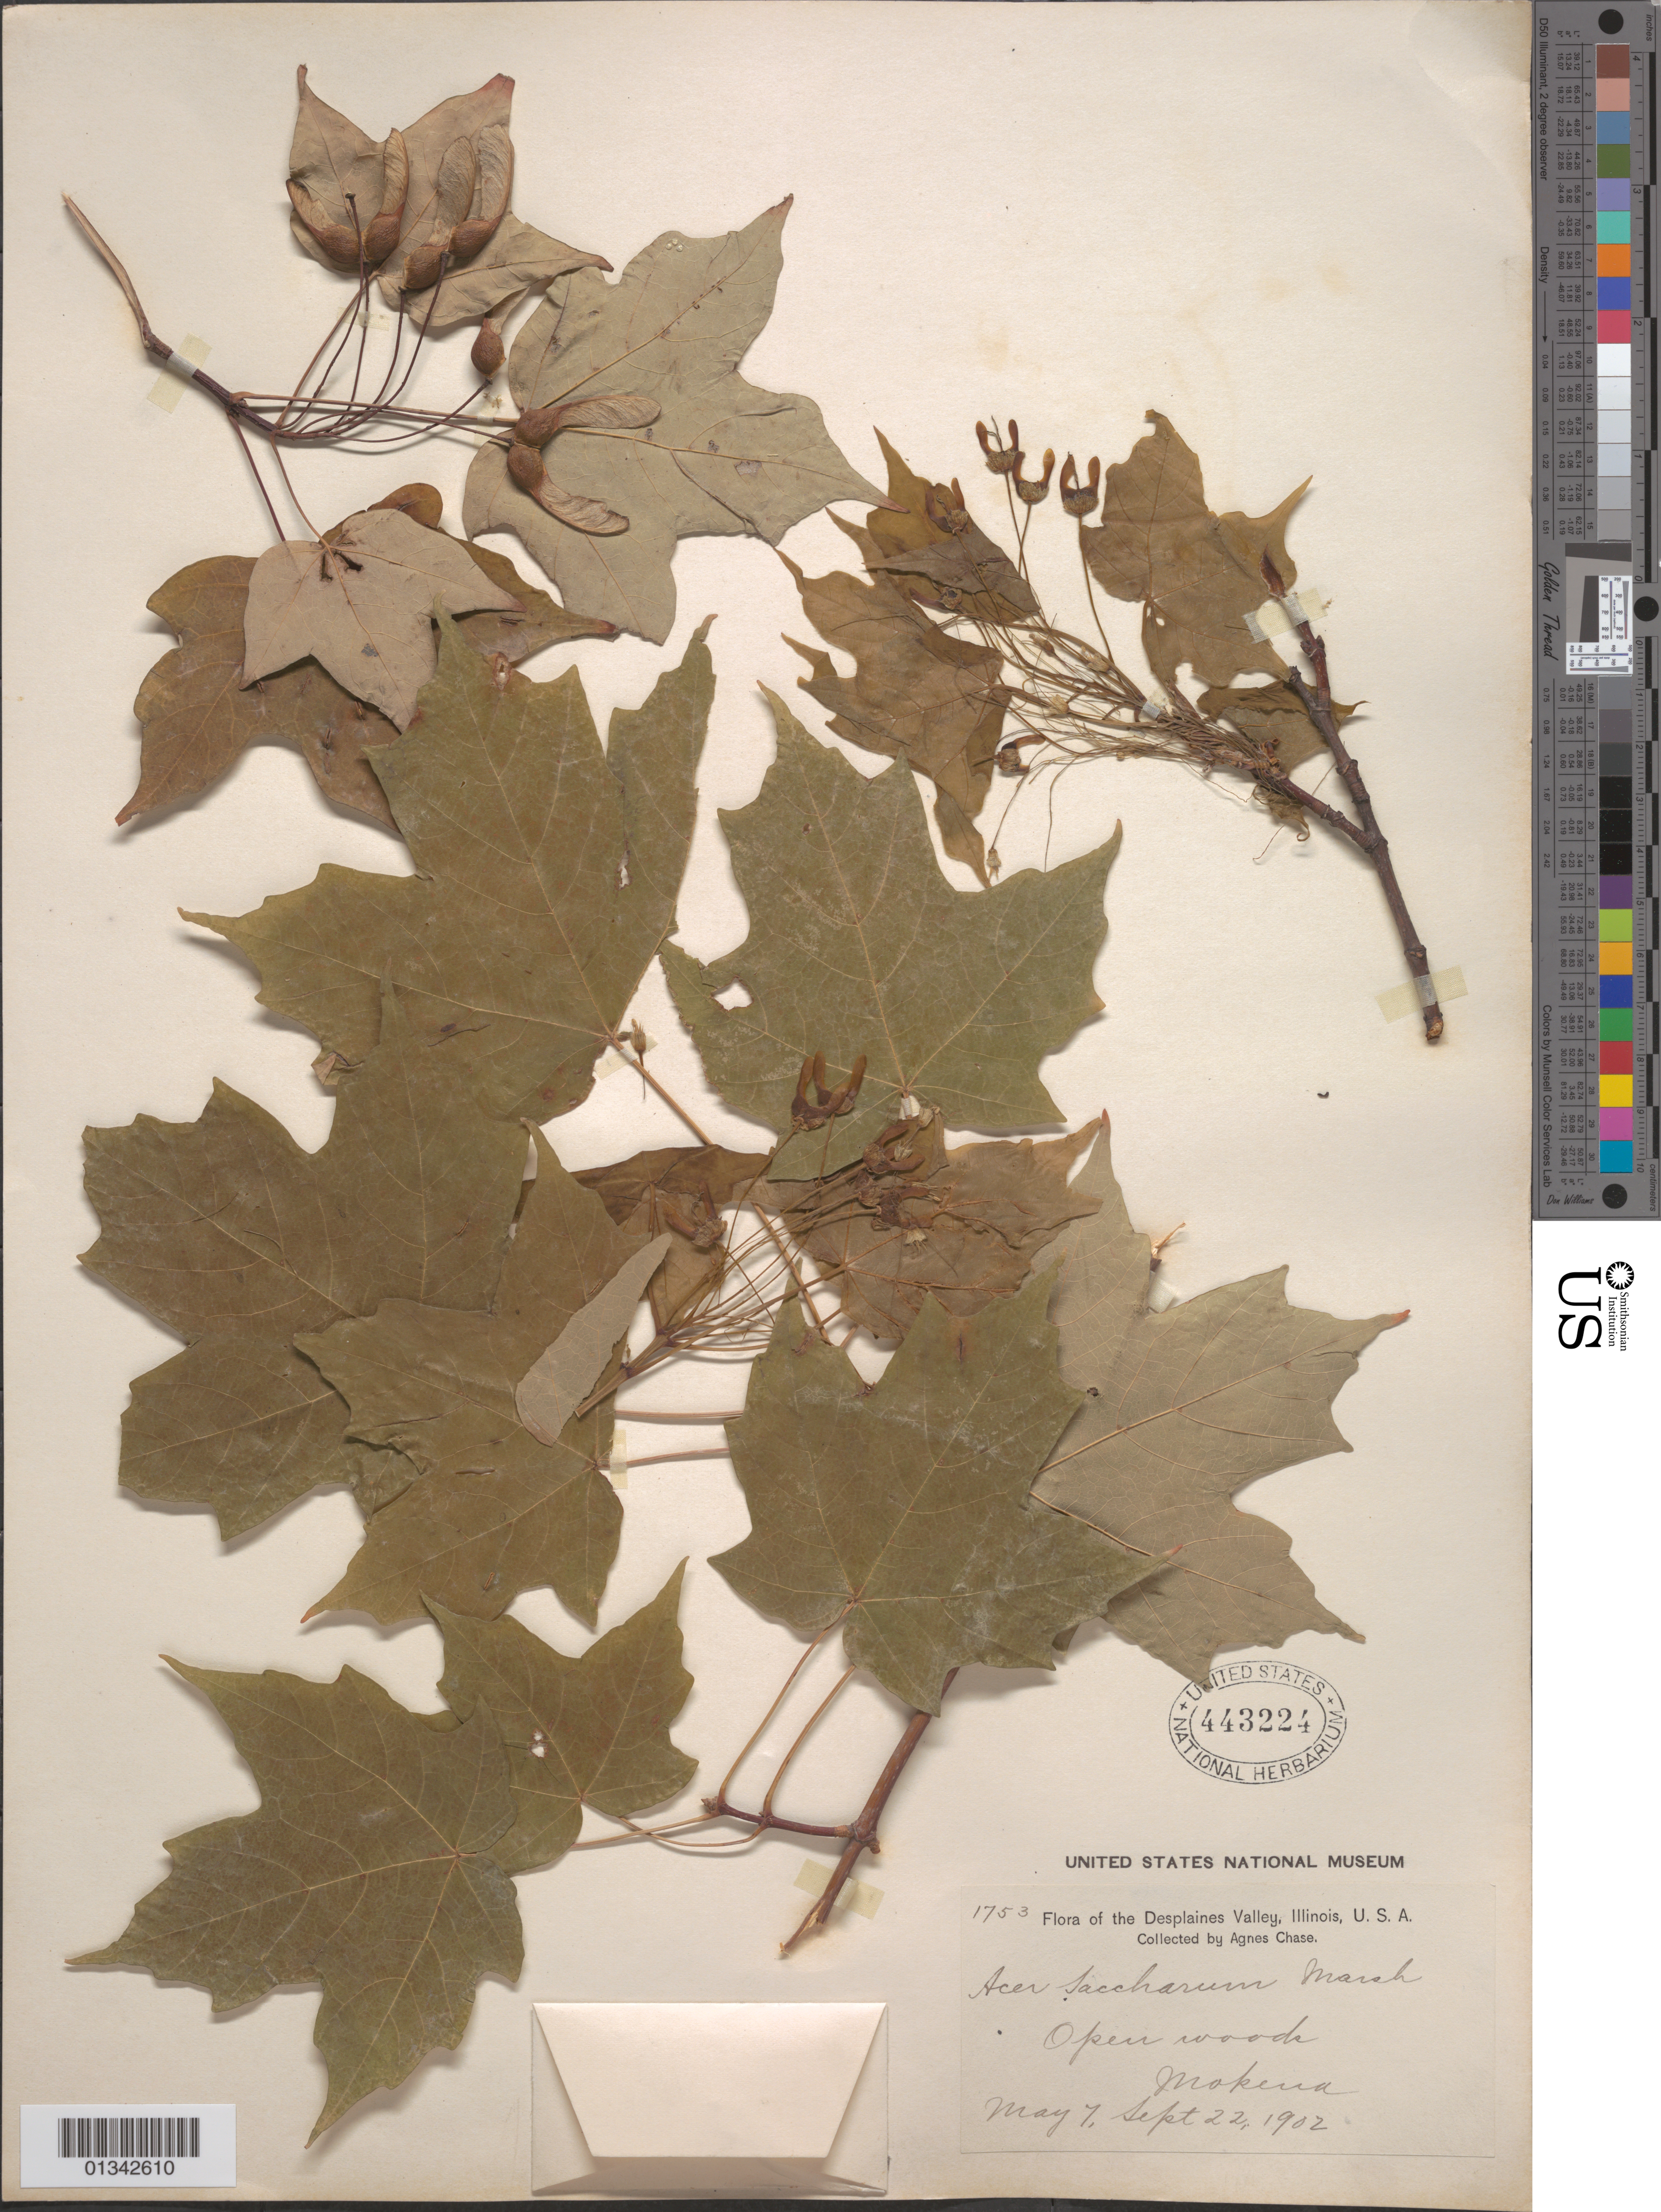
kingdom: Plantae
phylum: Tracheophyta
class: Magnoliopsida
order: Sapindales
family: Sapindaceae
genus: Acer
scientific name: Acer saccharum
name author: Marshall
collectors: A. Chase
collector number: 1753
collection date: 1902-09-22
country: United States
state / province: Illinois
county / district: Will County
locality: Desplaines Valley, Mokena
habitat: Open woods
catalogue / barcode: US 443224